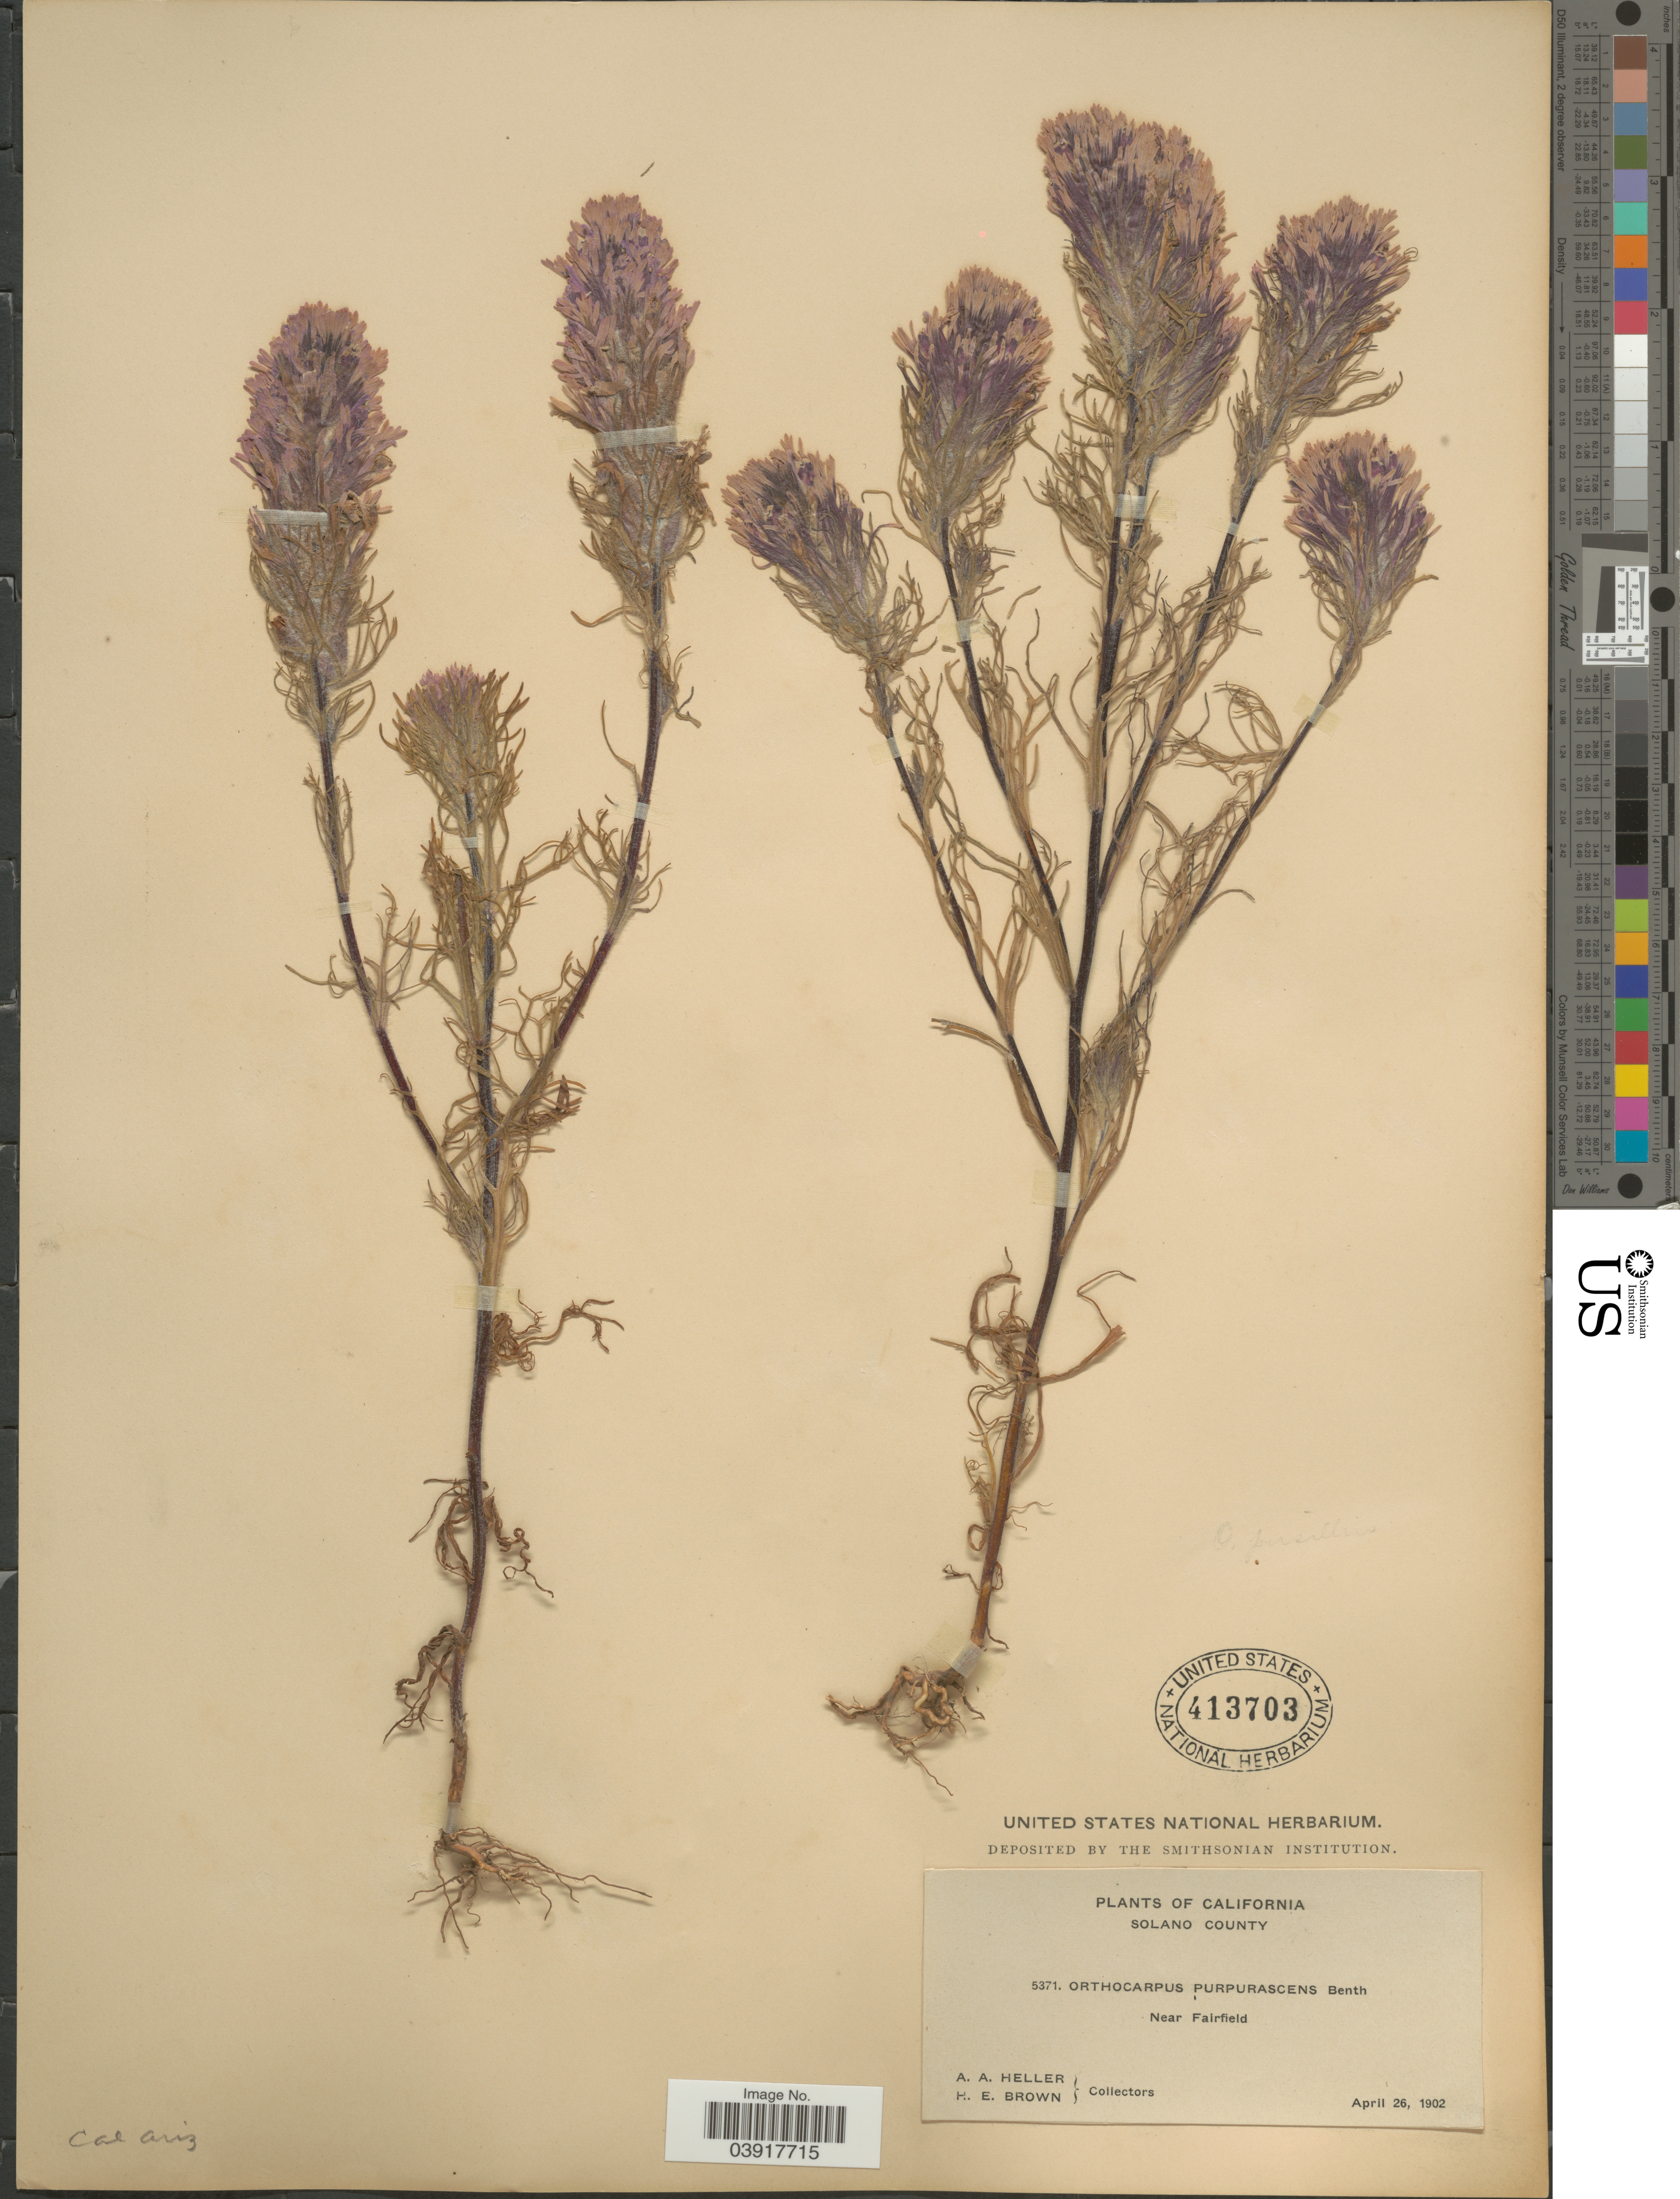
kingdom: Plantae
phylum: Tracheophyta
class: Magnoliopsida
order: Lamiales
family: Orobanchaceae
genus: Orthocarpus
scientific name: Orthocarpus purpurascens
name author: Benth.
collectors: A. A. Heller & H. E. Brown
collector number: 5371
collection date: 1902-04-26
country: United States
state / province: California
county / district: Solano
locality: Solano County. Near Fairfield.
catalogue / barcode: US 413703